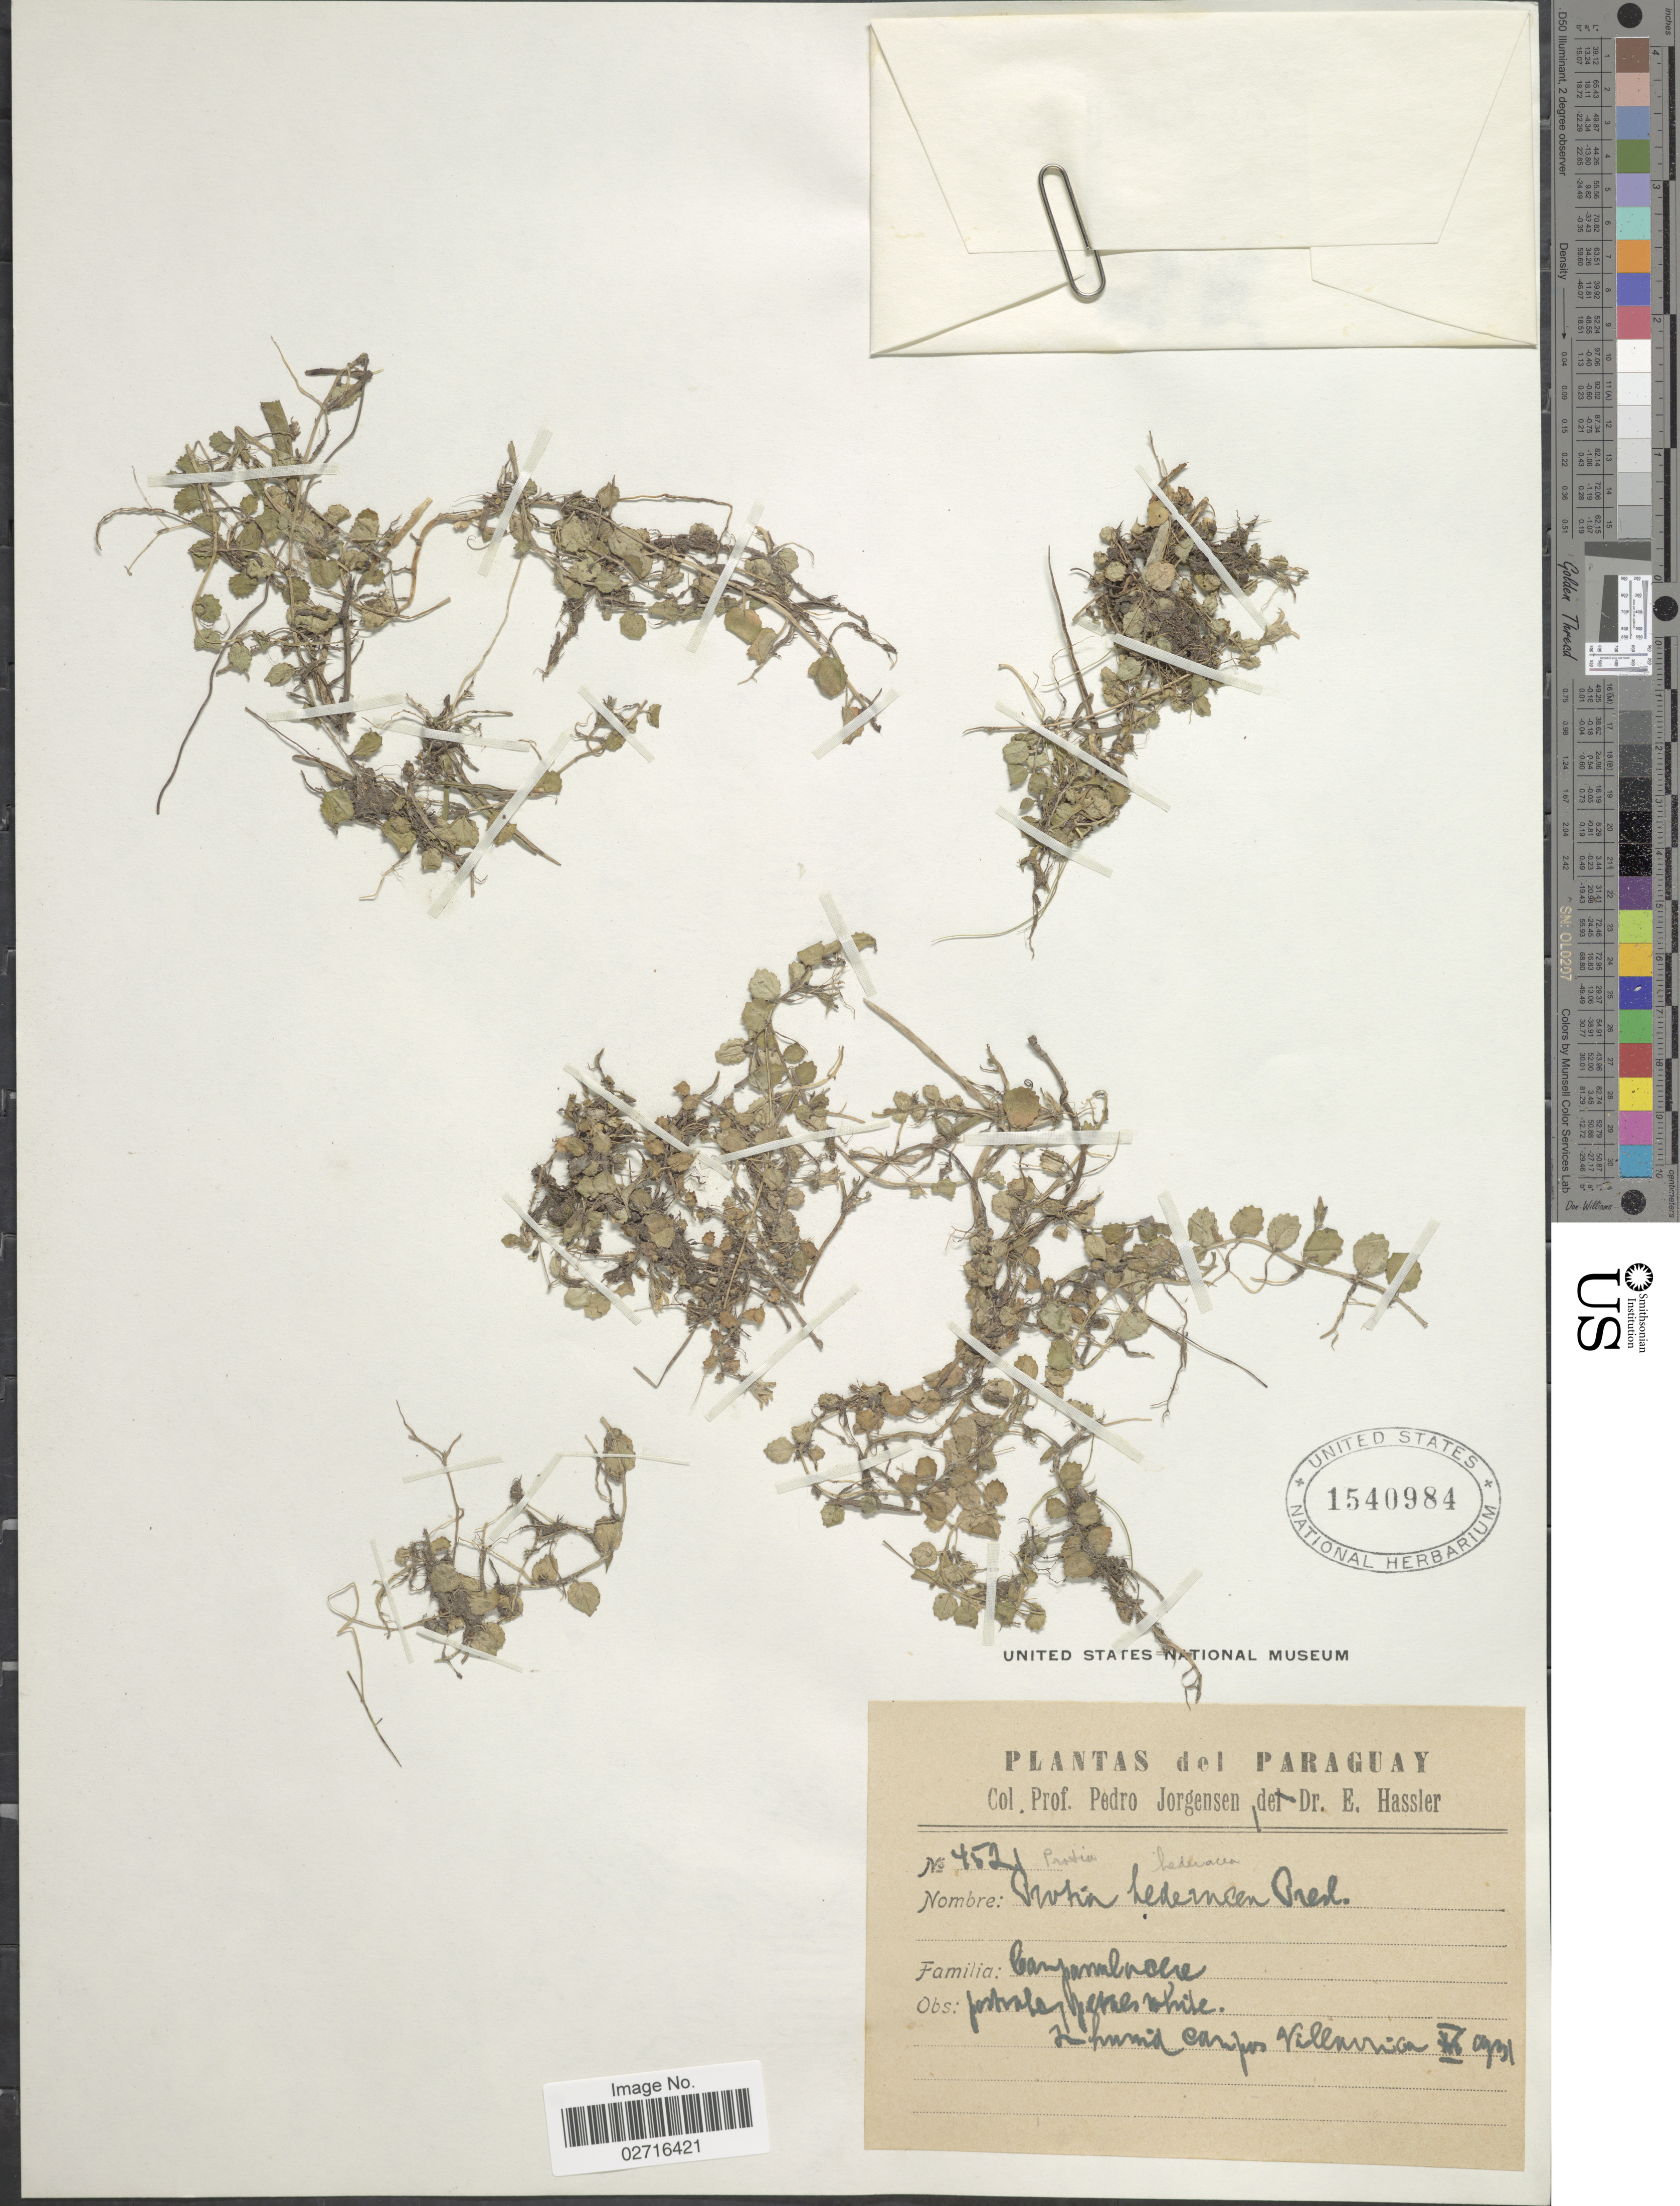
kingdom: Plantae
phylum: Tracheophyta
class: Magnoliopsida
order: Asterales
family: Campanulaceae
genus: Pratia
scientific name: Pratia hederacea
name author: (Cham.) G. Don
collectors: P. Jörgensen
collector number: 4521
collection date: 1931-05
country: Paraguay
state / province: Guaira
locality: In humid campus Villarrica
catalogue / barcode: US 1540984